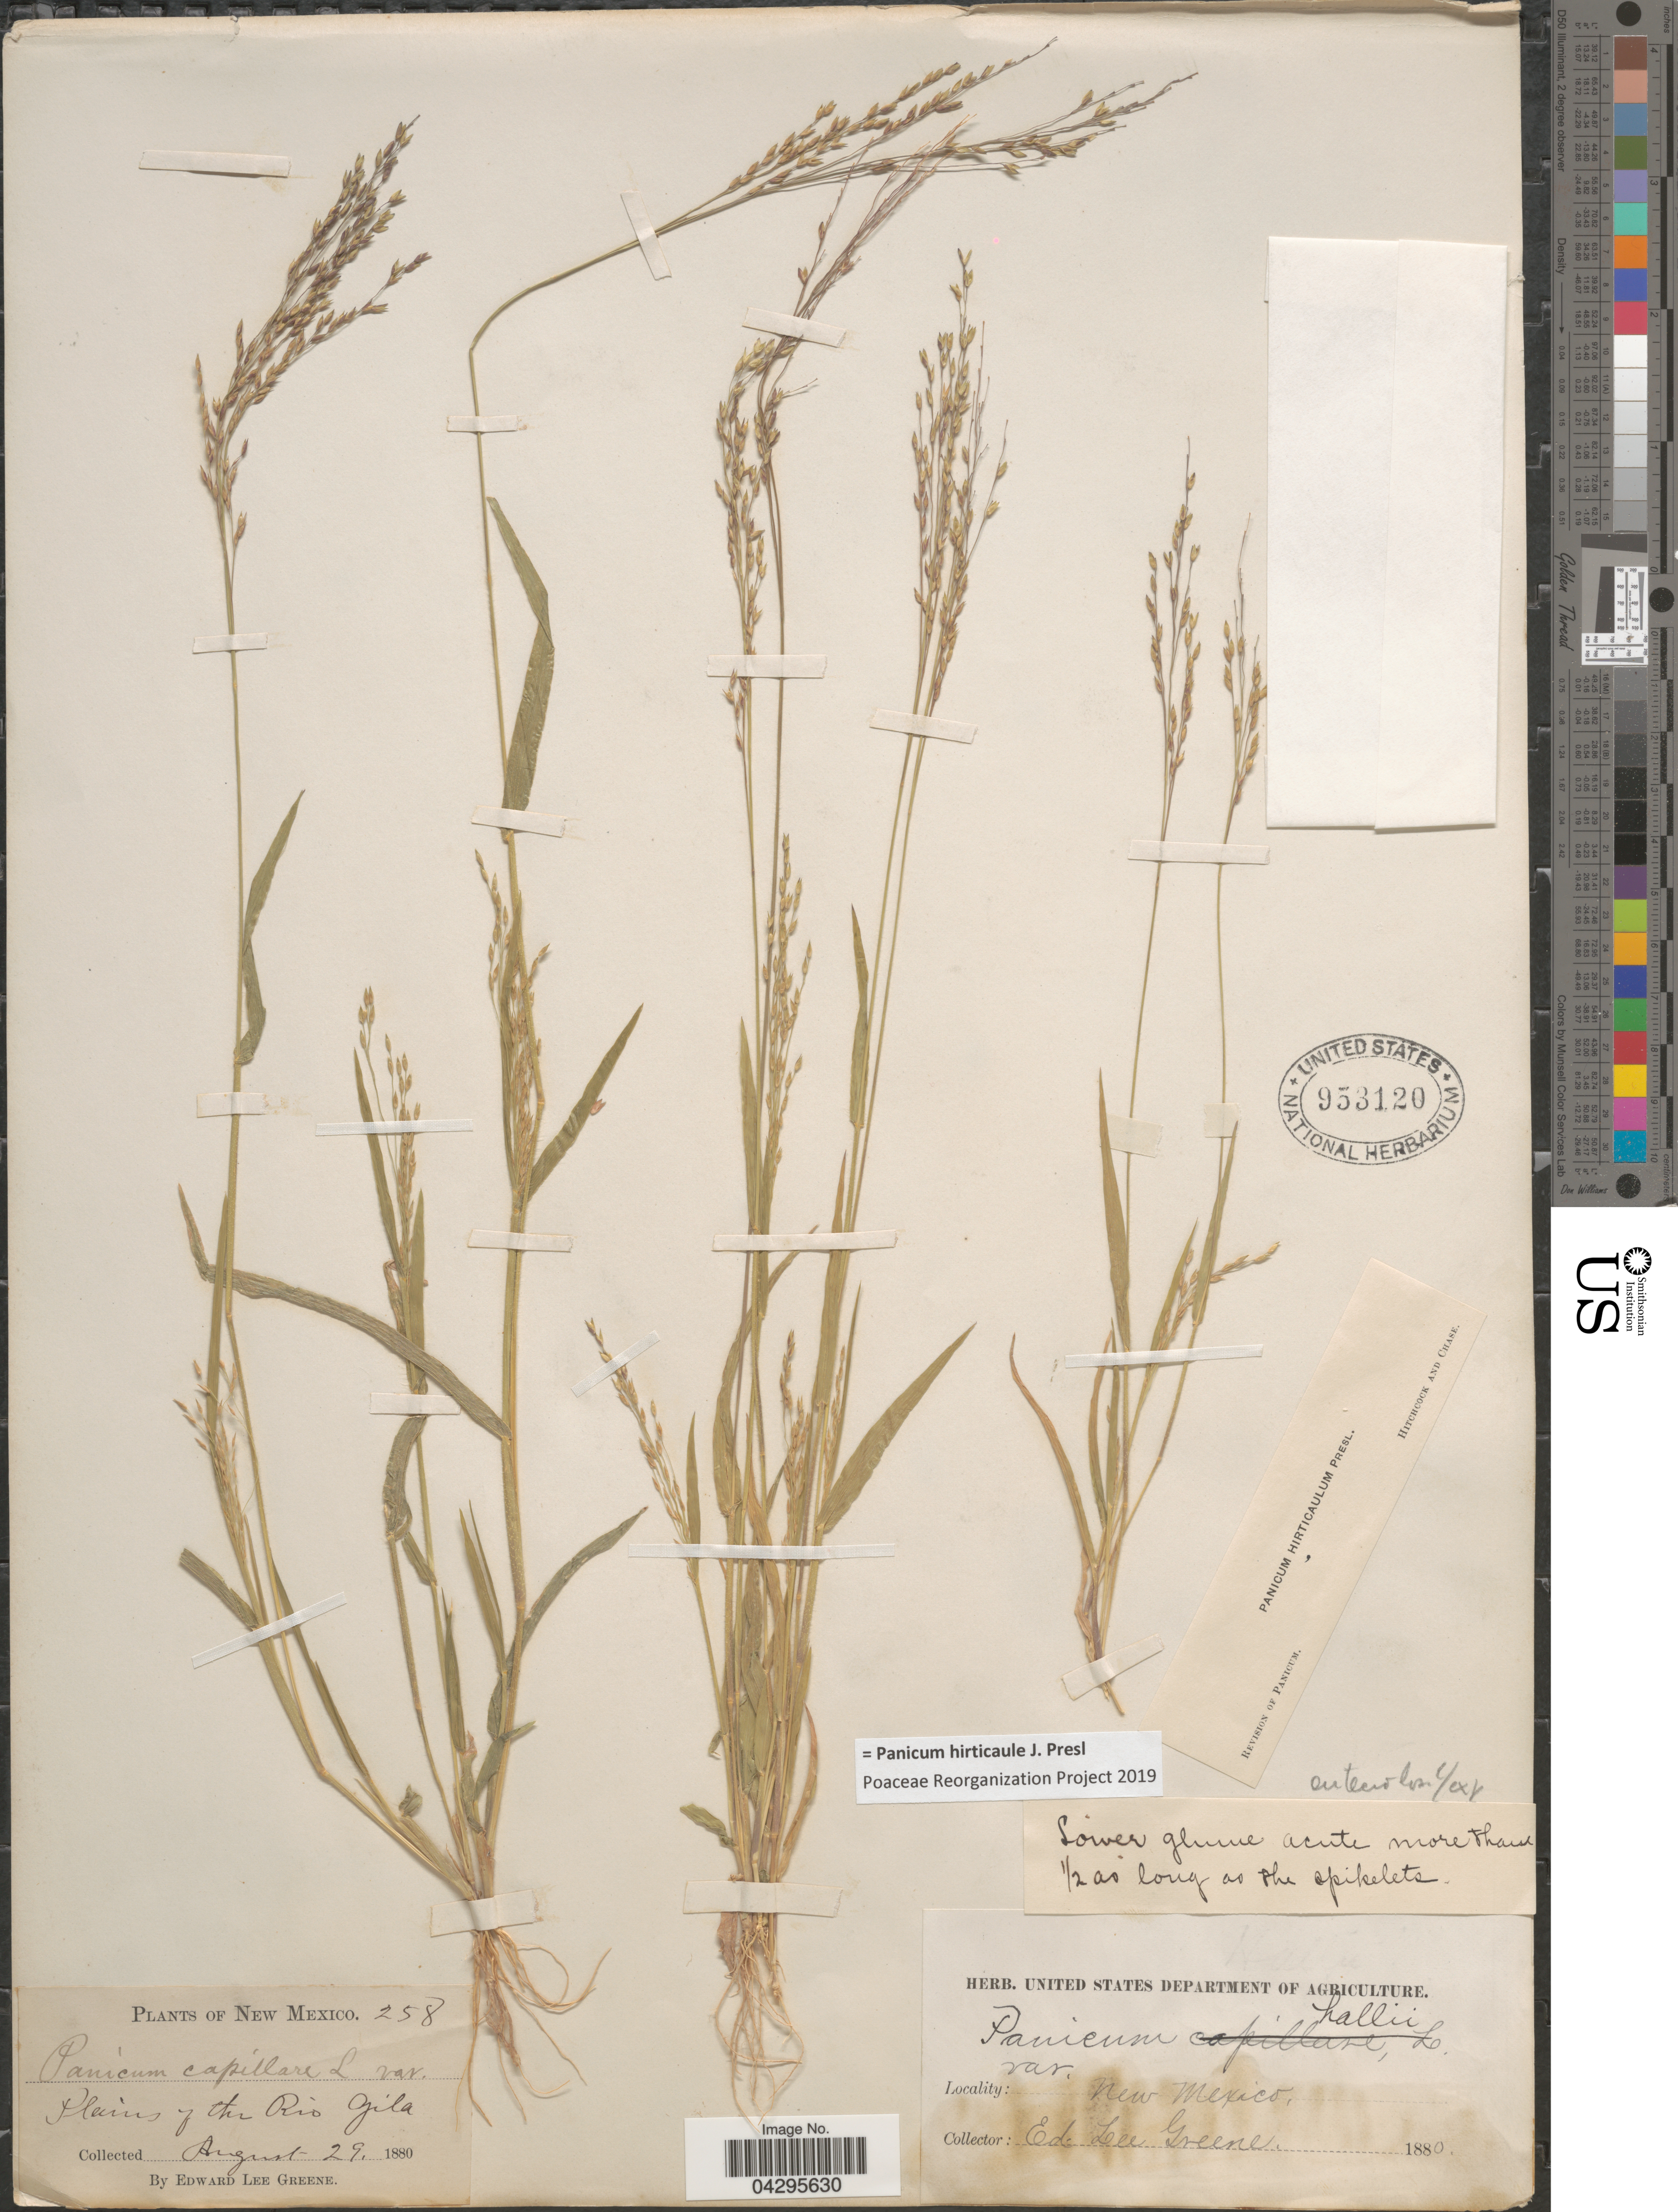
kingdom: Plantae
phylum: Tracheophyta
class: Liliopsida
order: Poales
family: Poaceae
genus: Panicum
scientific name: Panicum hirticaule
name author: J. Presl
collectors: E. L. Greene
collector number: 258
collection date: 1880-08-29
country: United States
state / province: New Mexico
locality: Plains of the Rio Gila.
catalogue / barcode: US 953120